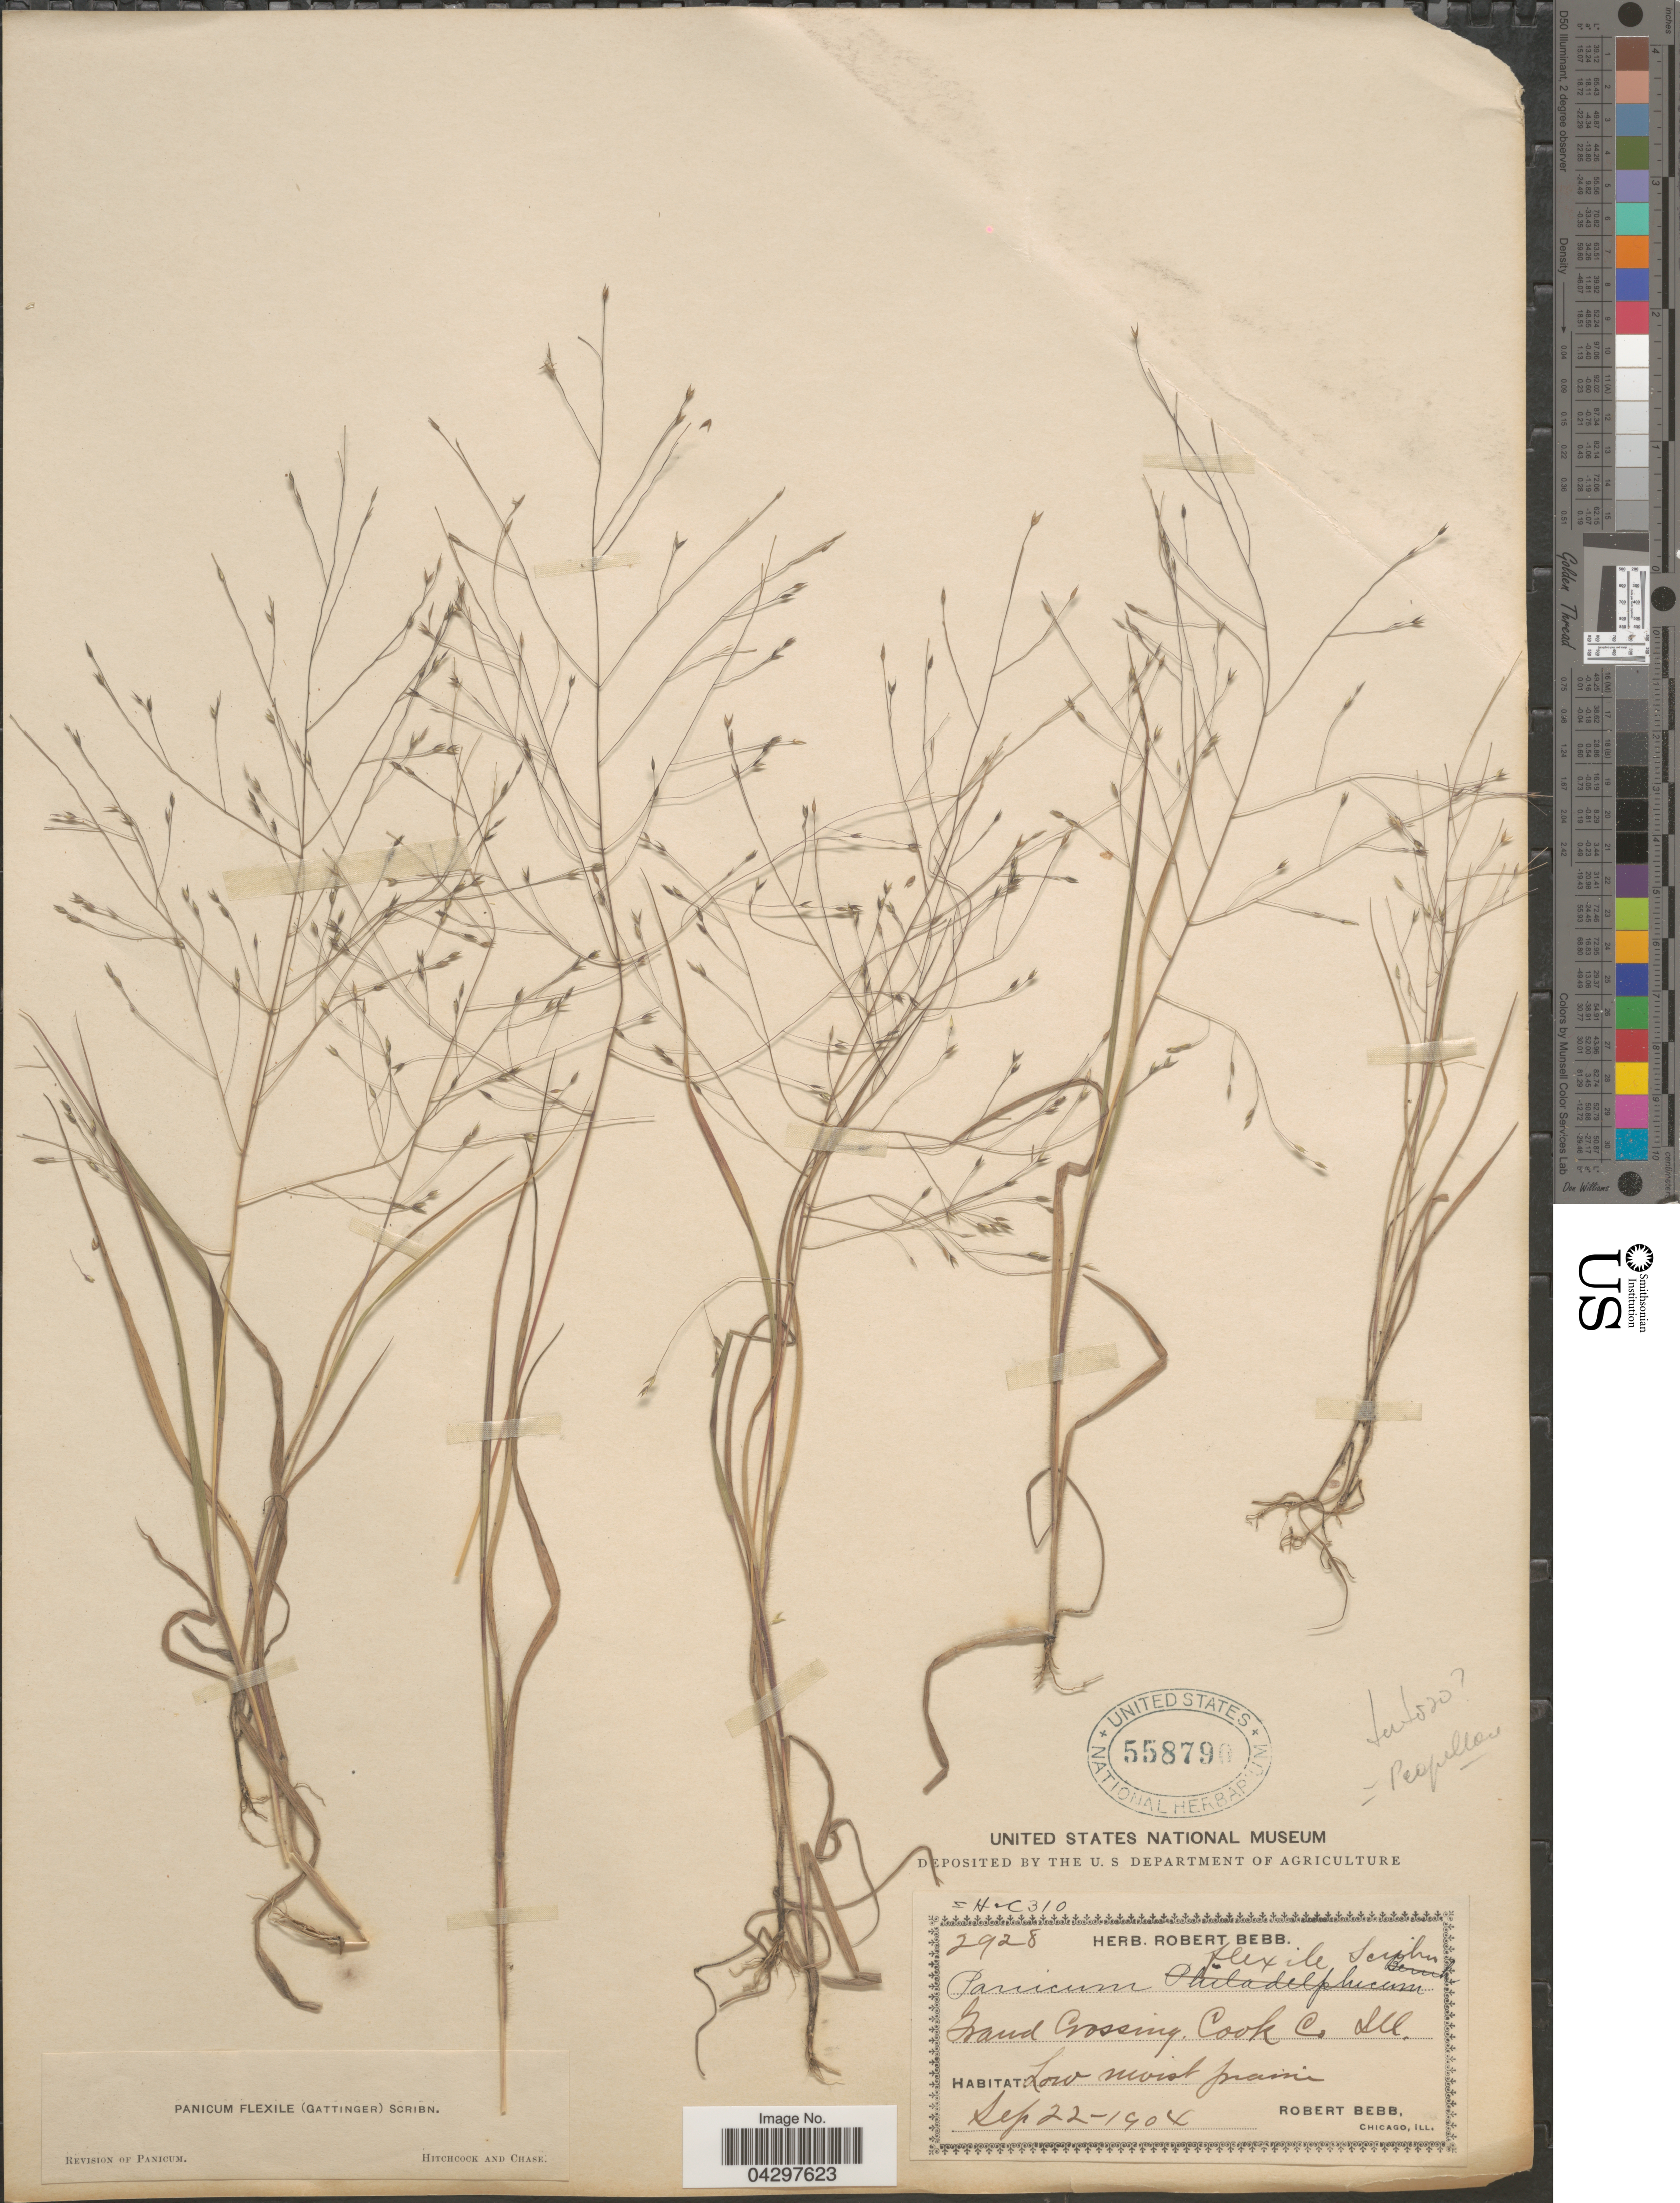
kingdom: Plantae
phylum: Tracheophyta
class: Liliopsida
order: Poales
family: Poaceae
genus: Panicum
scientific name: Panicum capillare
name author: L.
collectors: R. Bebb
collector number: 2928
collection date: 1904-09-22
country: United States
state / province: Illinois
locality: Grand Crossing. Cook Co.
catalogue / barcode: US 558790